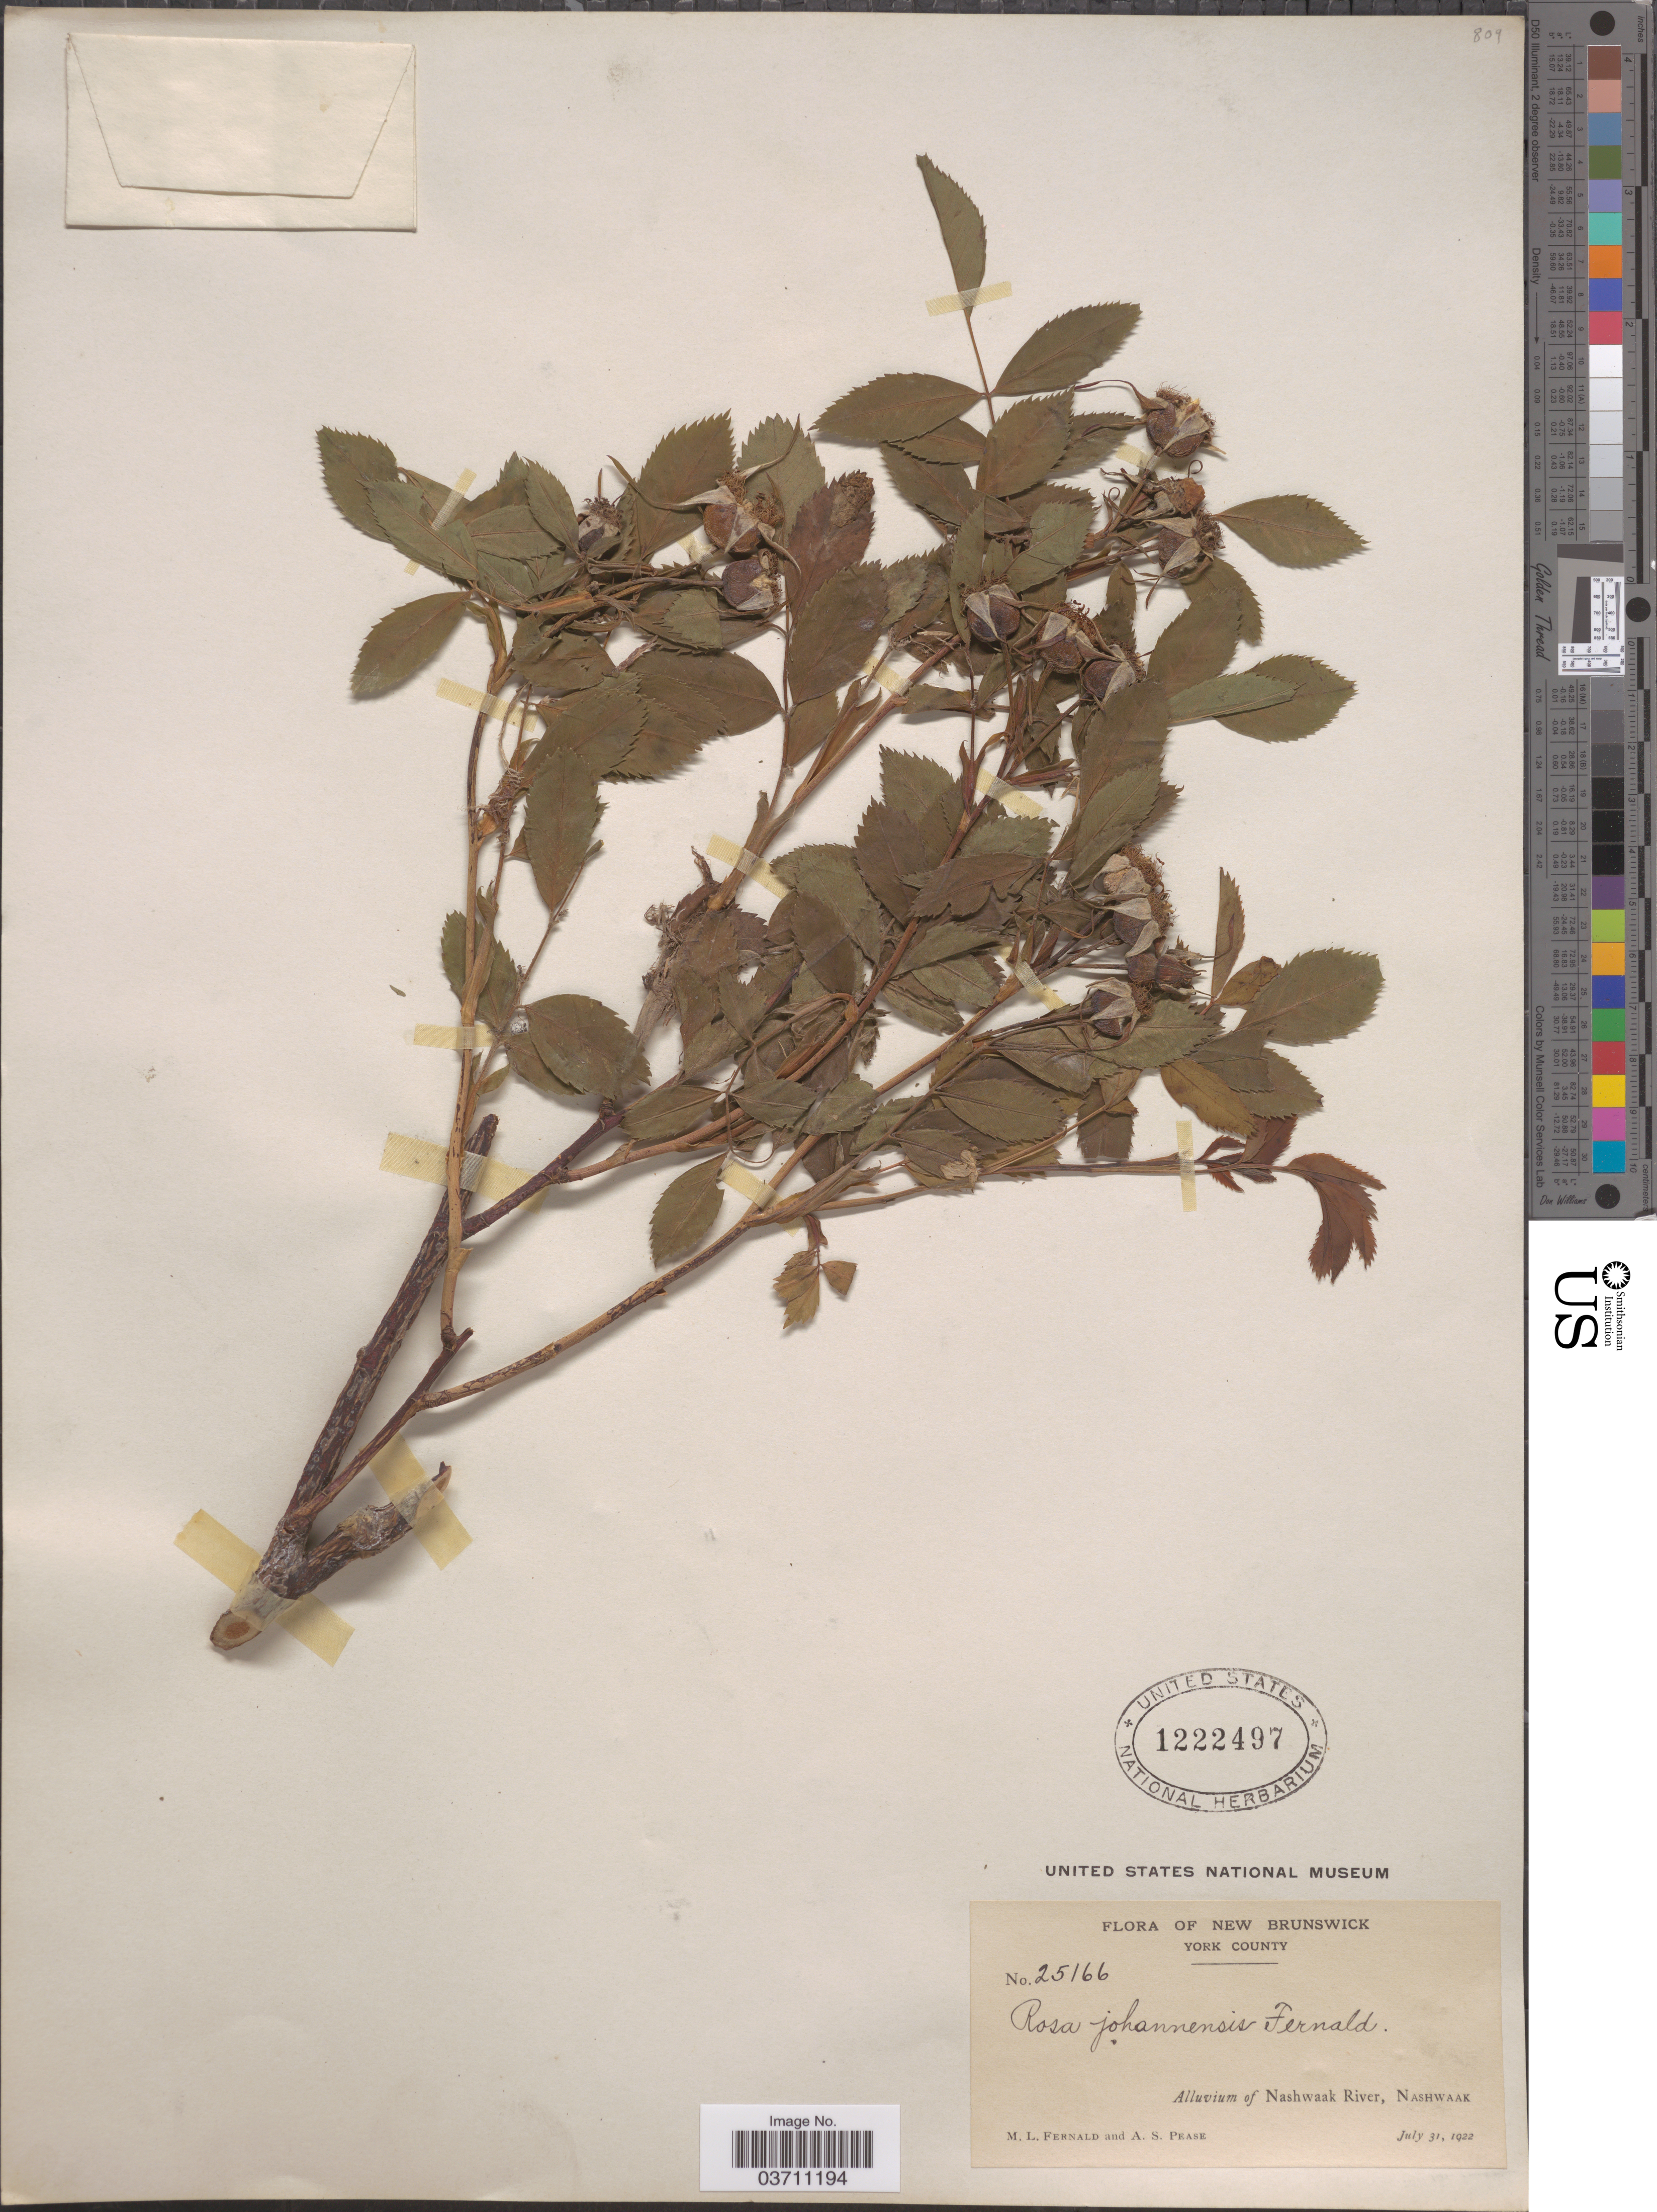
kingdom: Plantae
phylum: Tracheophyta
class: Magnoliopsida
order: Rosales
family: Rosaceae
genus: Rosa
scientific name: Rosa johannensis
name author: Fernald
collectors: M. L. Fernald & A. S. Pease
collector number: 25166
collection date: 1922-07-31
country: Canada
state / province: New Brunswick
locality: York County. Alluvium of Nashwaak River, Nashwaak.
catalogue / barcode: US 1222497